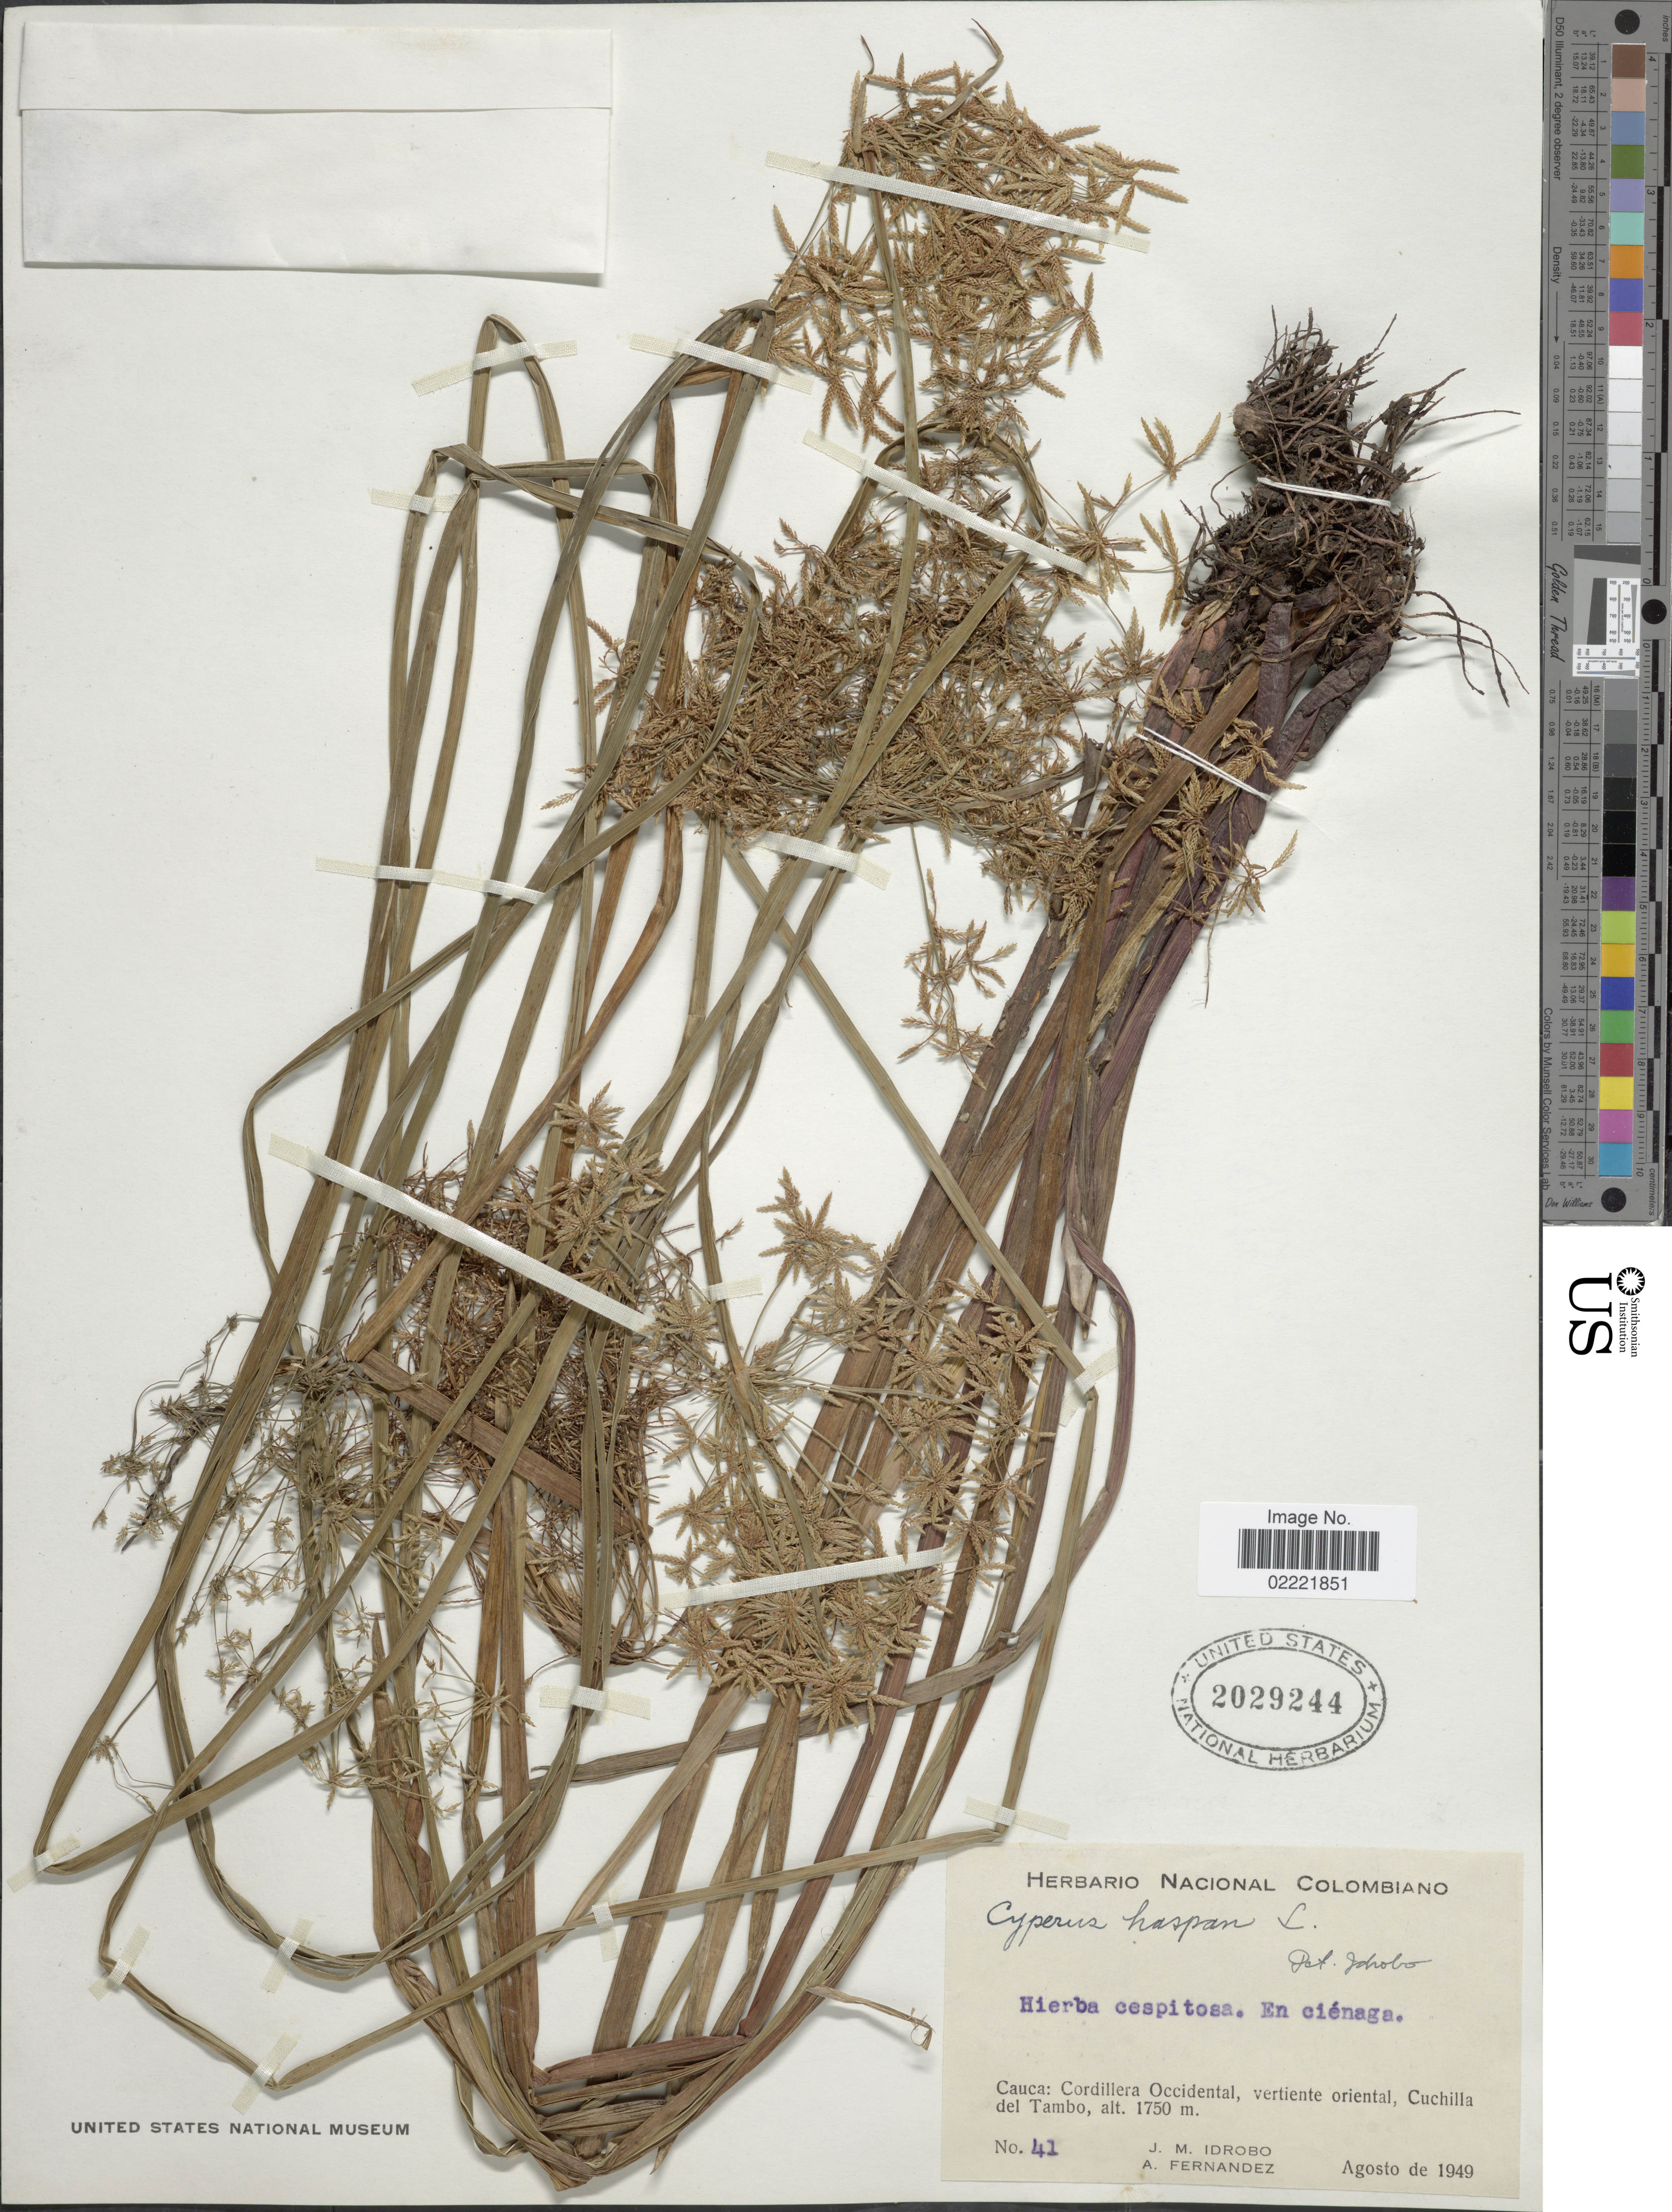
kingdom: Plantae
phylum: Tracheophyta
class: Liliopsida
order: Poales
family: Cyperaceae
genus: Cyperus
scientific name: Cyperus haspan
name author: L.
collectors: J. M. Idrobo & A. Fernandez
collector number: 41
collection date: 1949-08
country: Colombia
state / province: Cauca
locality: Cordillera Occidental, vertiente oriental, Cuchilla del Tambo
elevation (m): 1750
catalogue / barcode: US 2029244